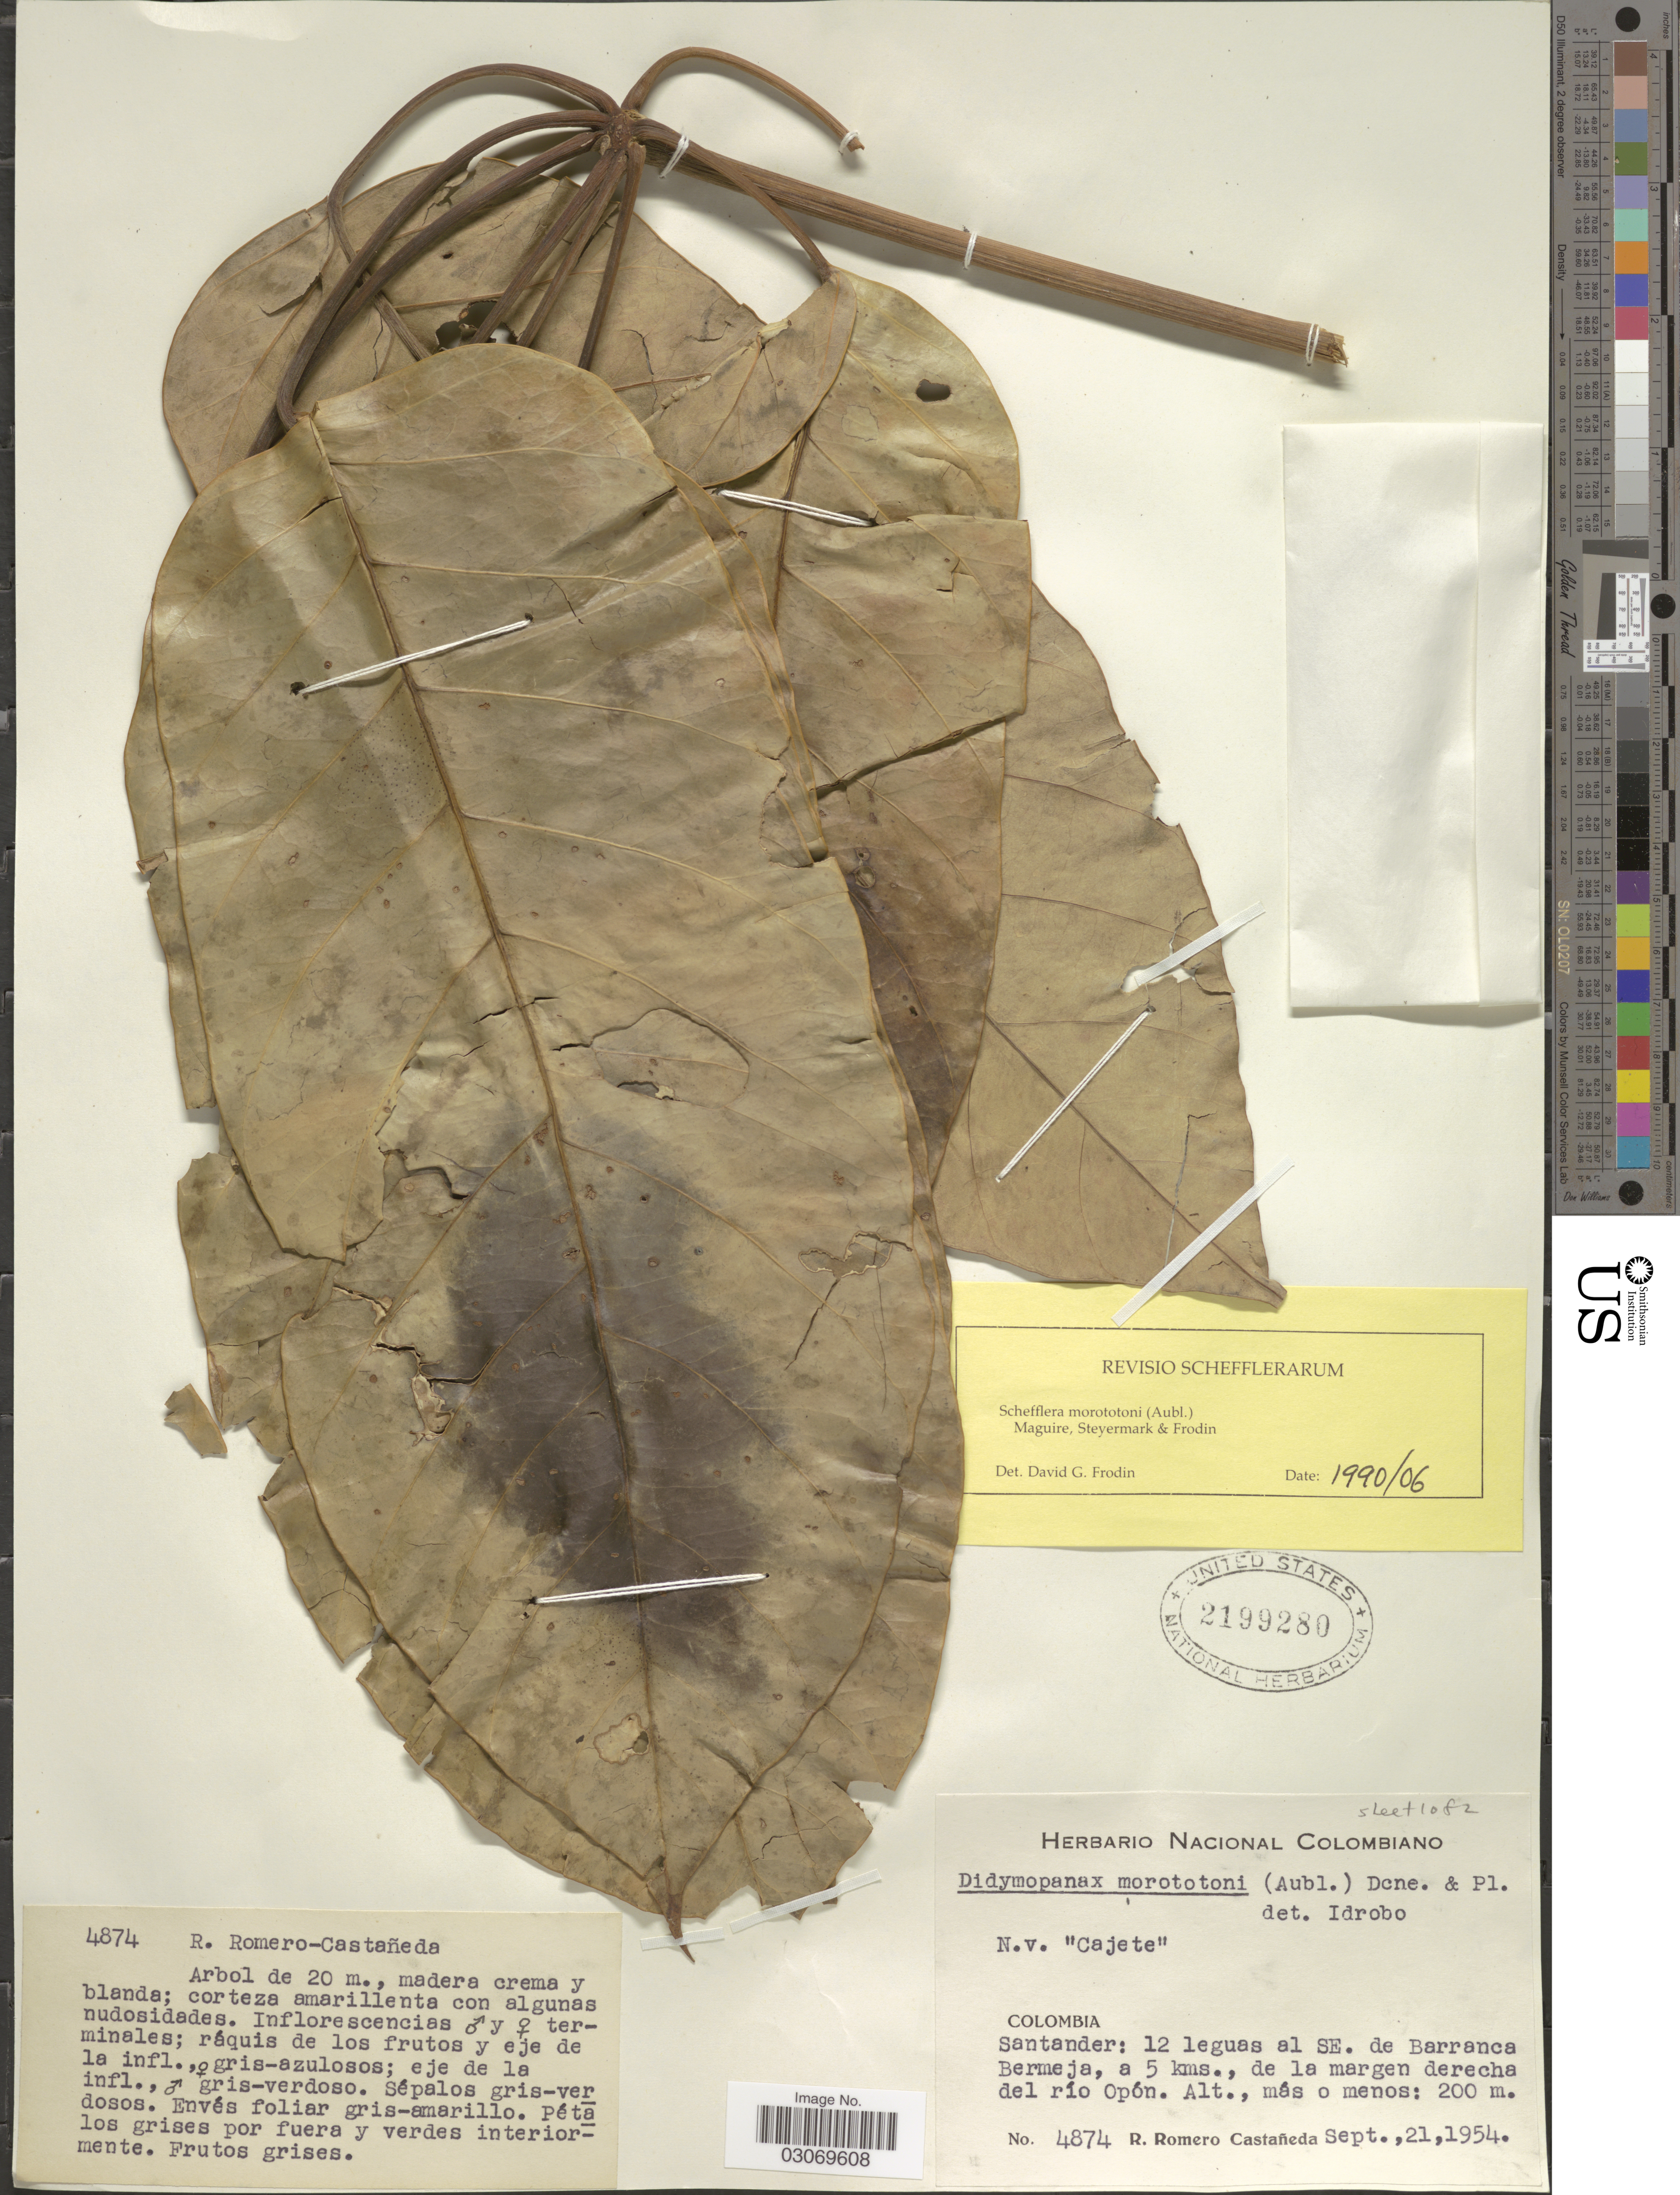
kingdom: Plantae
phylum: Tracheophyta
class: Magnoliopsida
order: Apiales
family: Araliaceae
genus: Schefflera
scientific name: Schefflera morototoni (Aubl.) Maguire, Steyerm. & Frodin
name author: (Aubl.) Maguire et al.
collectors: R. Romero Castañeda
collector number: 4874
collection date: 1954-09-21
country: Colombia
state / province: Santander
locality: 12 leguas al SE. de Barranca Bermeja, a 5 kms., de la margen derecha del río Opón.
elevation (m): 200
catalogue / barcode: US 2199280